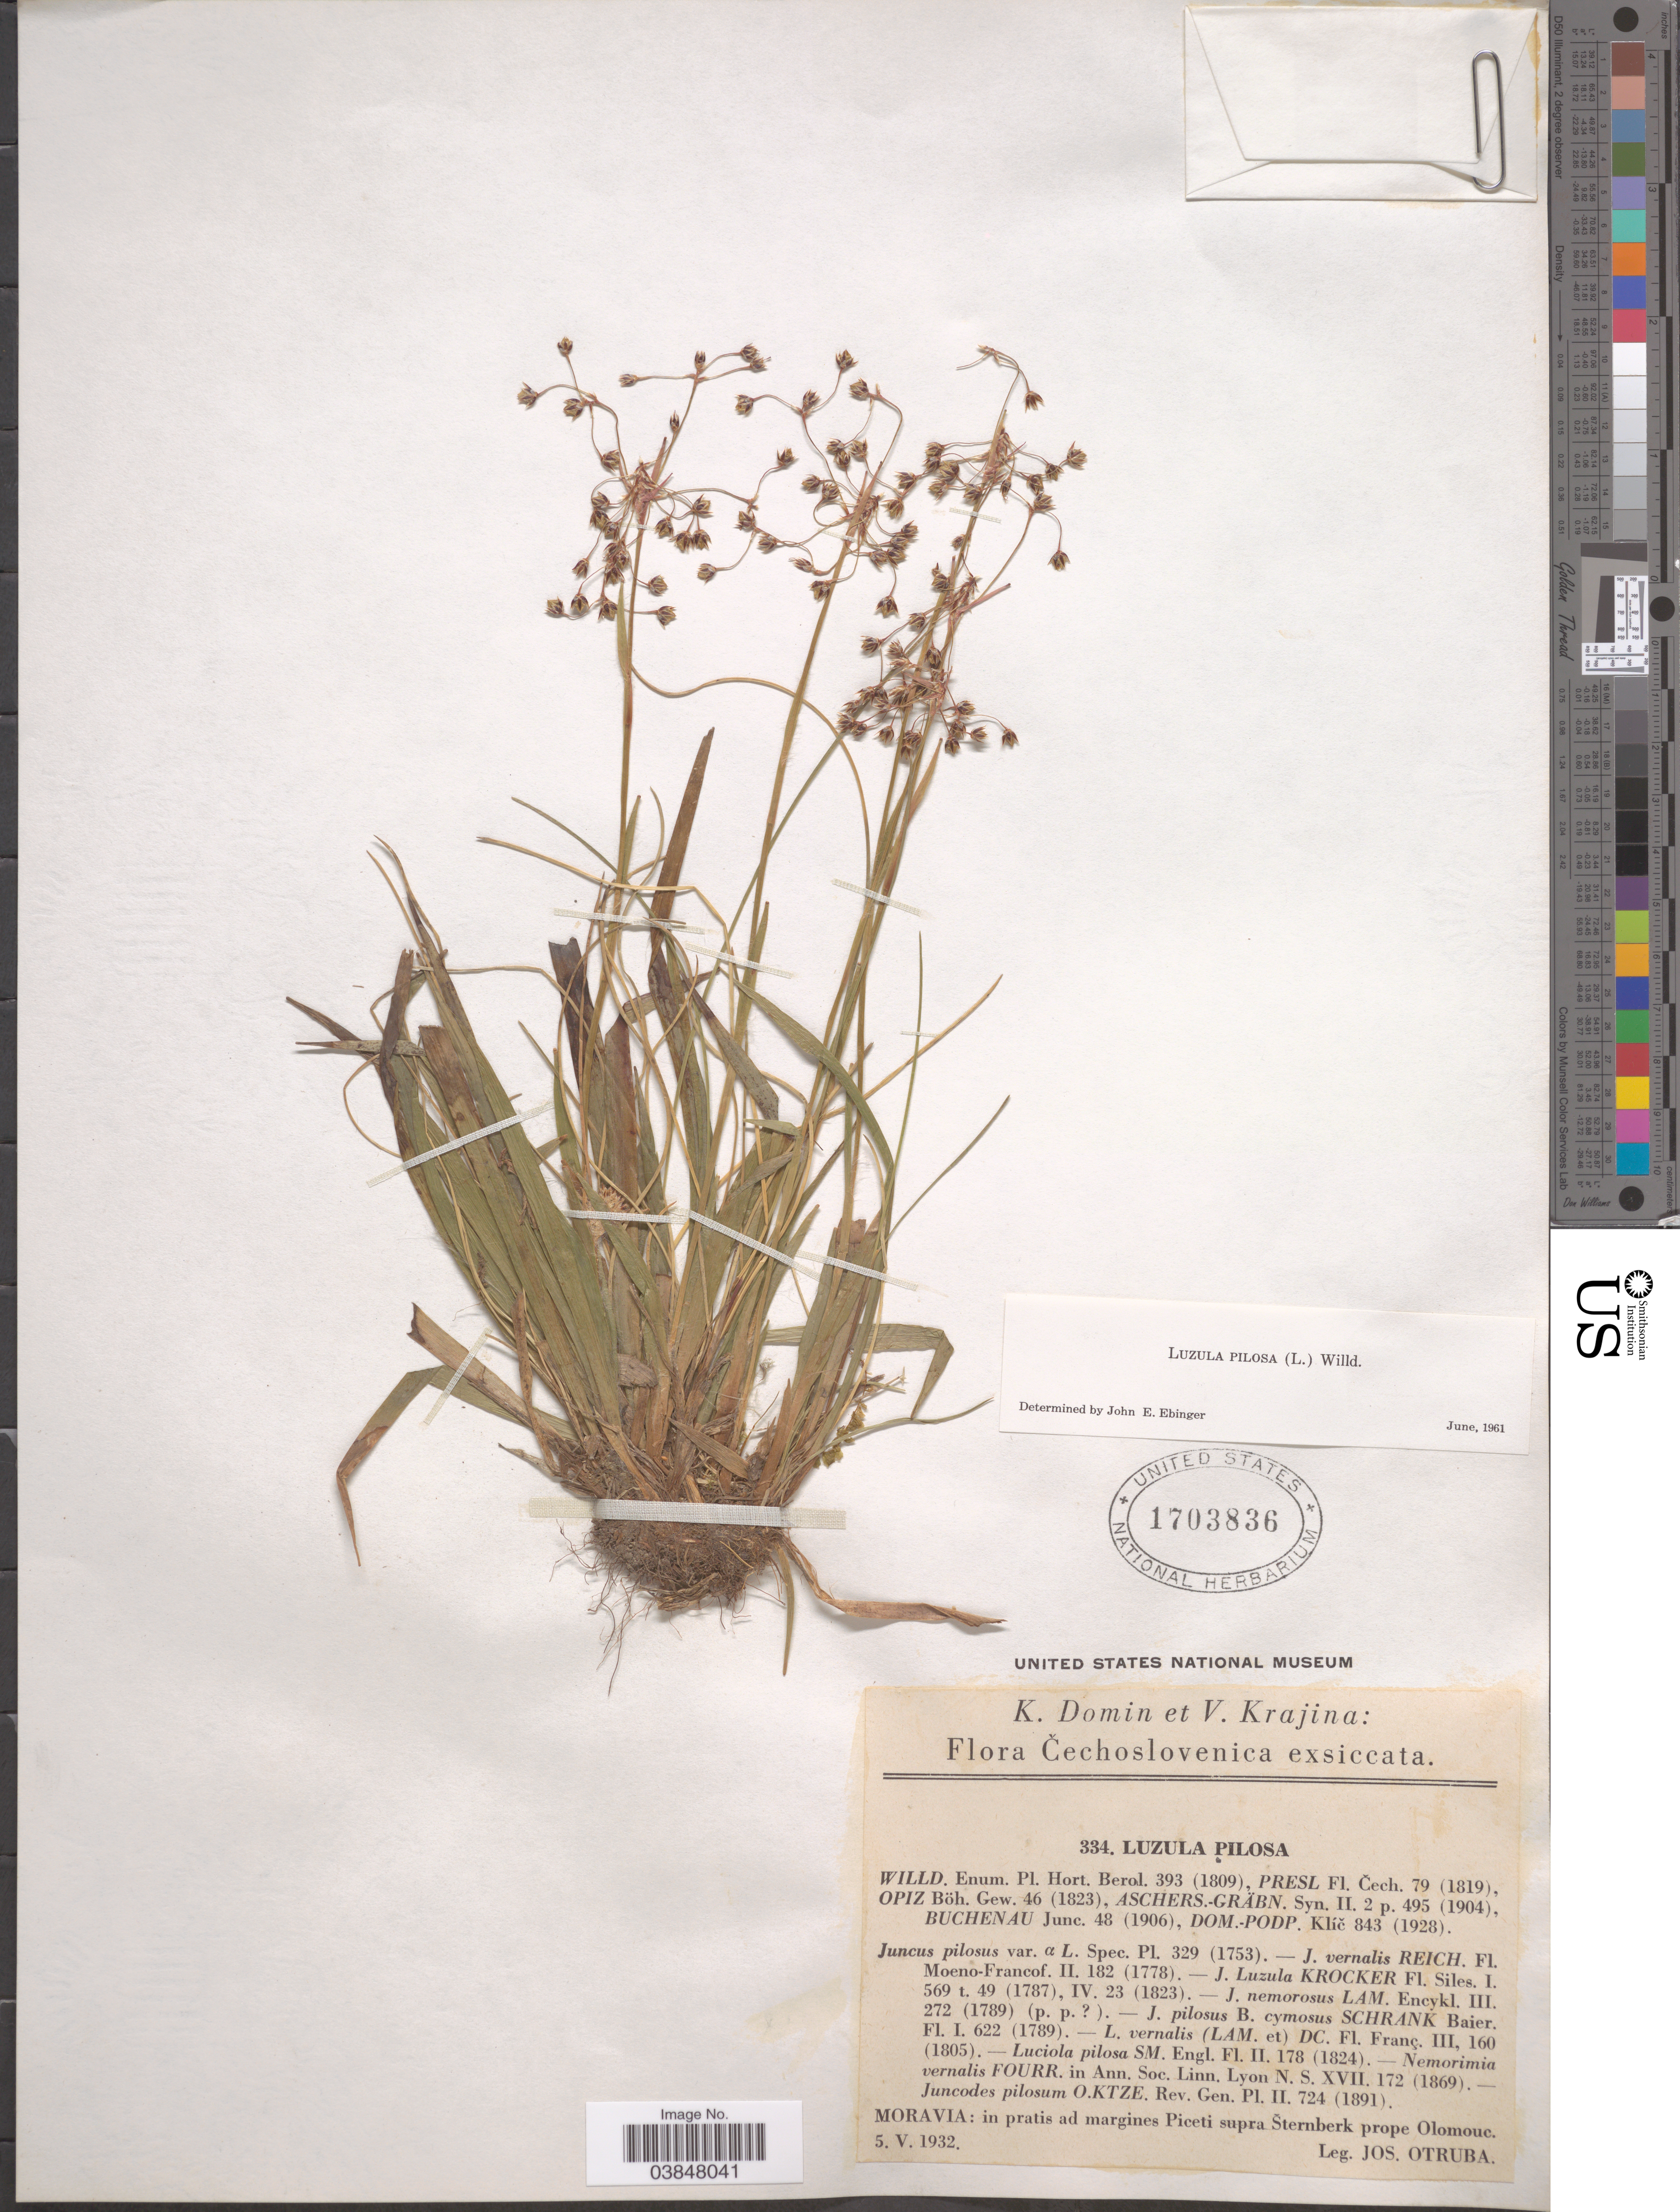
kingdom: Plantae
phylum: Tracheophyta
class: Liliopsida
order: Poales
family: Juncaceae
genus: Luzula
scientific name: Luzula pilosa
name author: (L.) Willd.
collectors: J. Otruba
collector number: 334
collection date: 1932-05-05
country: Czechia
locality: Cechoslovenica. Moravia: in pratis ad margines Piceti supra Sternberk prope Olomouc.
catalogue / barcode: US 1703836